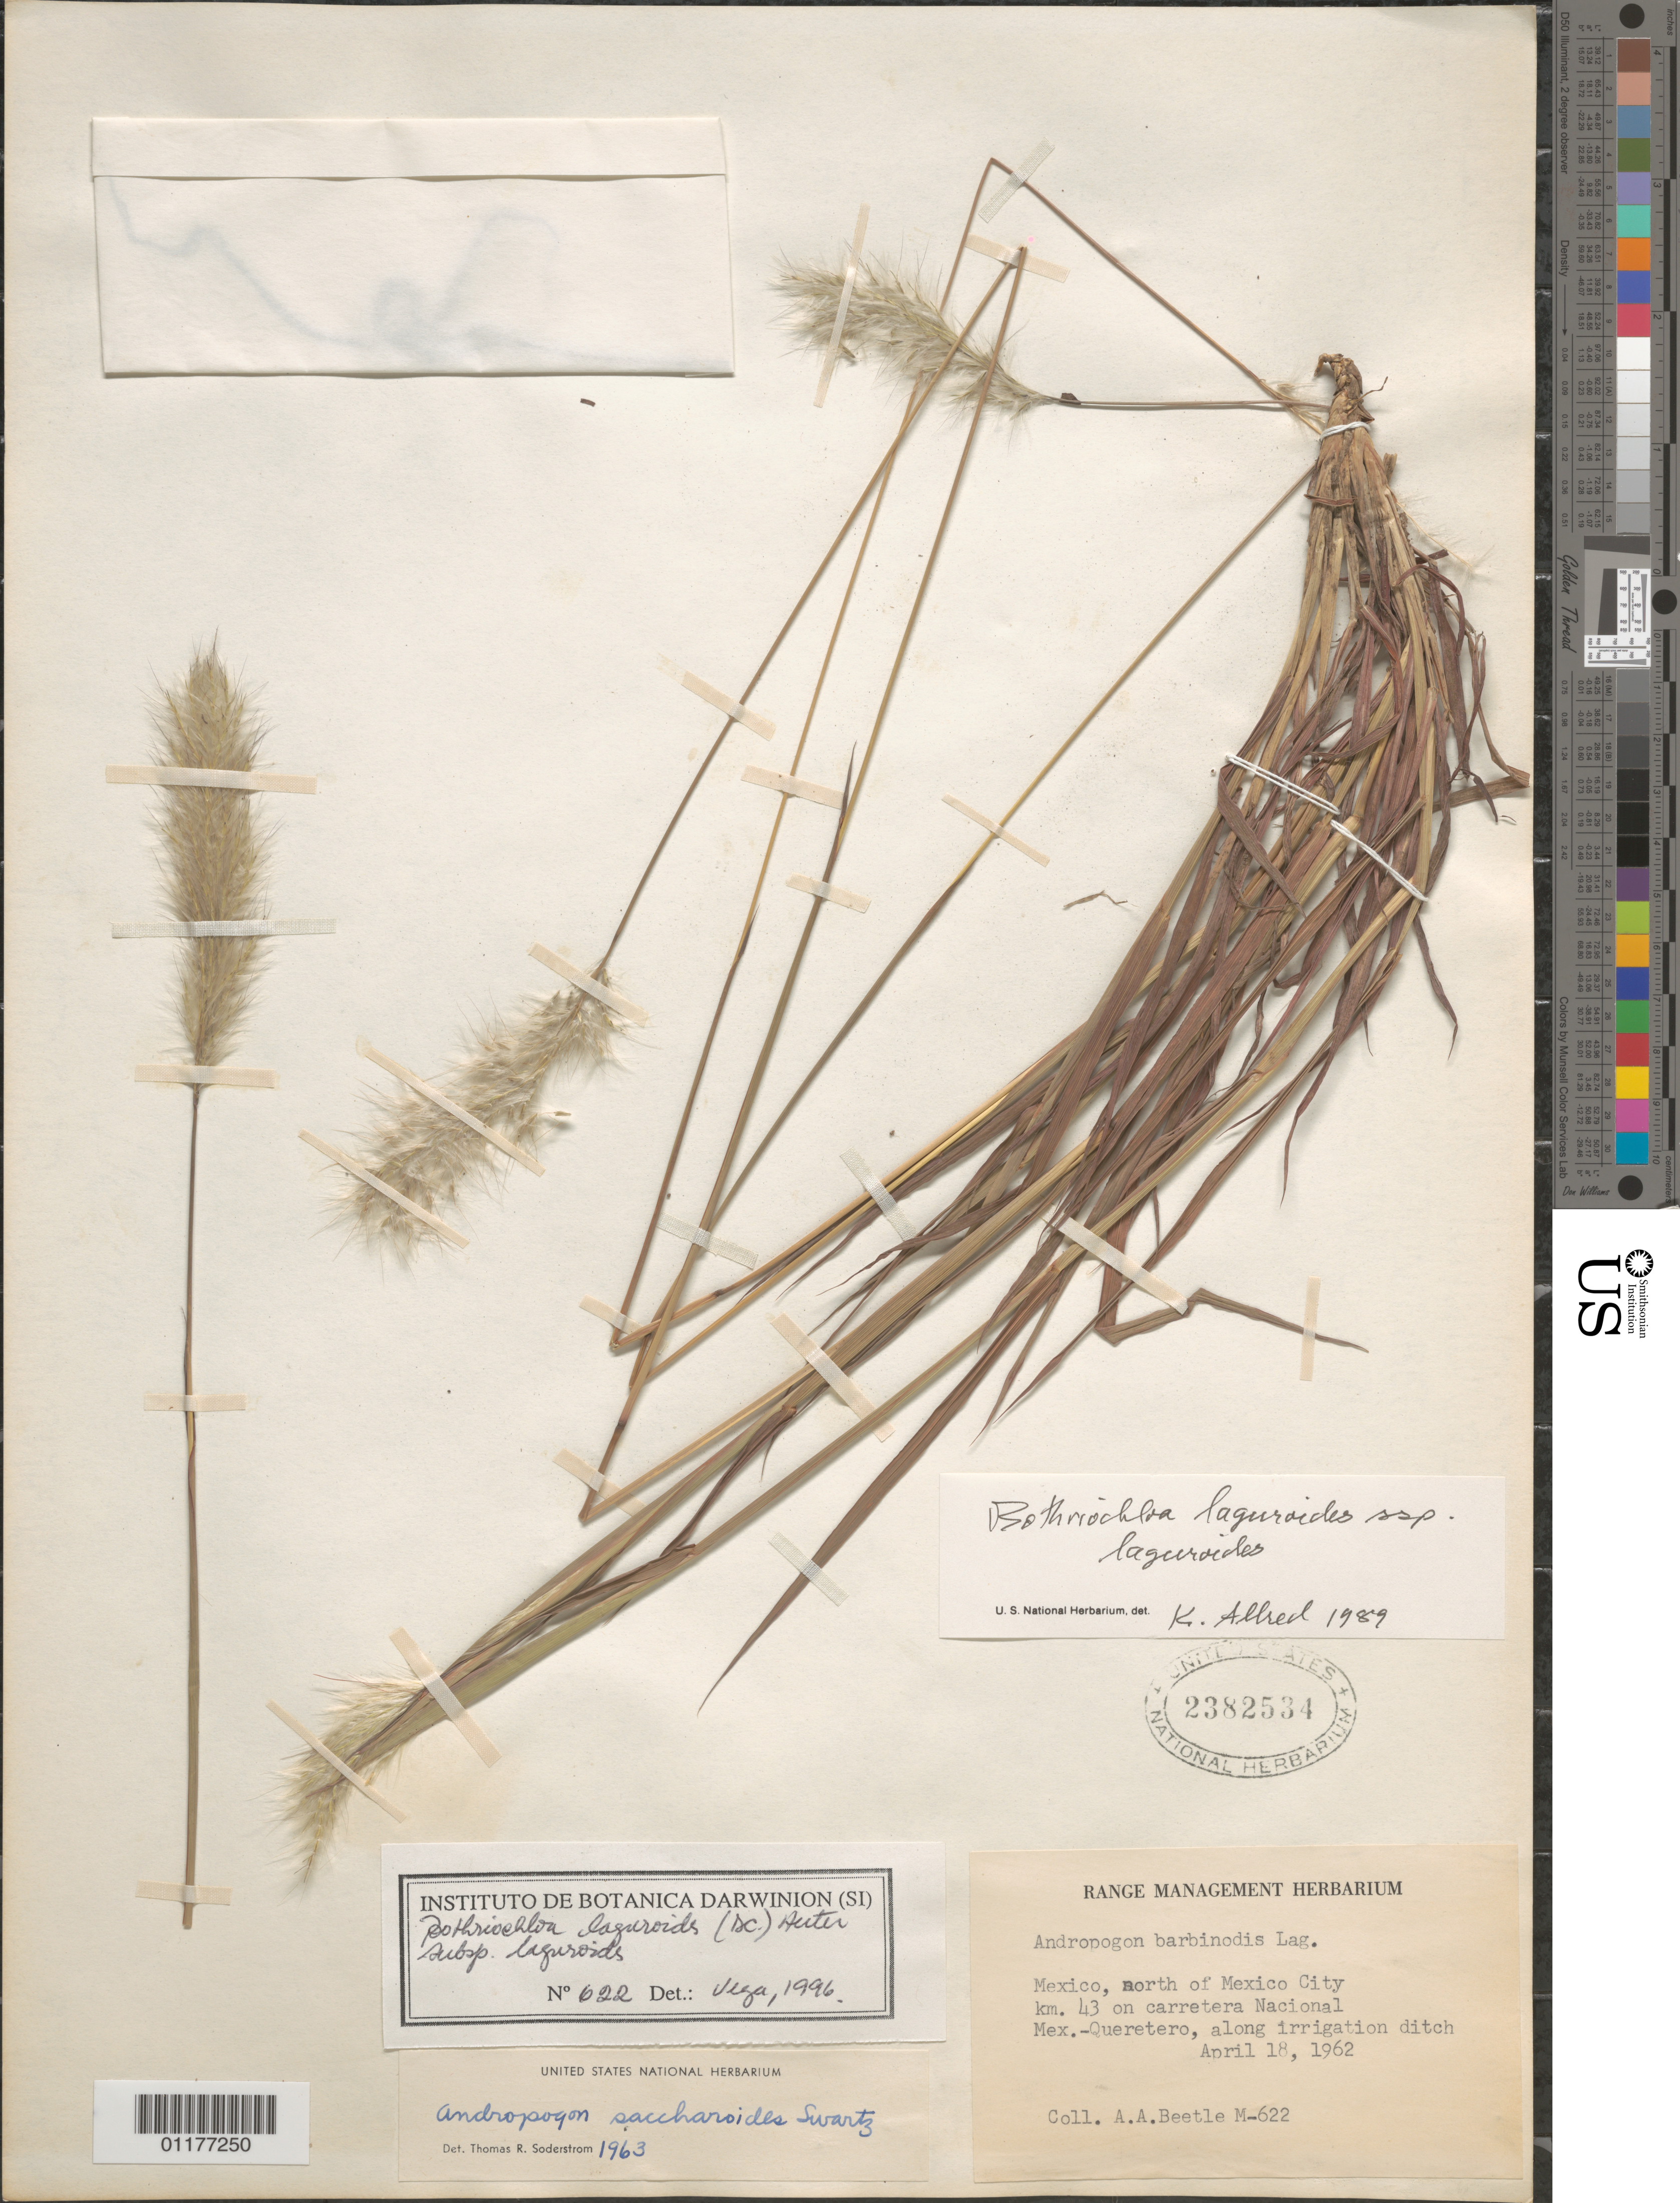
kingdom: Plantae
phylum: Tracheophyta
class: Liliopsida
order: Poales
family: Poaceae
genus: Bothriochloa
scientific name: Bothriochloa laguroides subsp. laguroides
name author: (DC.) Herter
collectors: A. A. Beetle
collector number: M-622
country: Mexico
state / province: México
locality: Mexico City, Nacional Mex. Queretero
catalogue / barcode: US 2382534